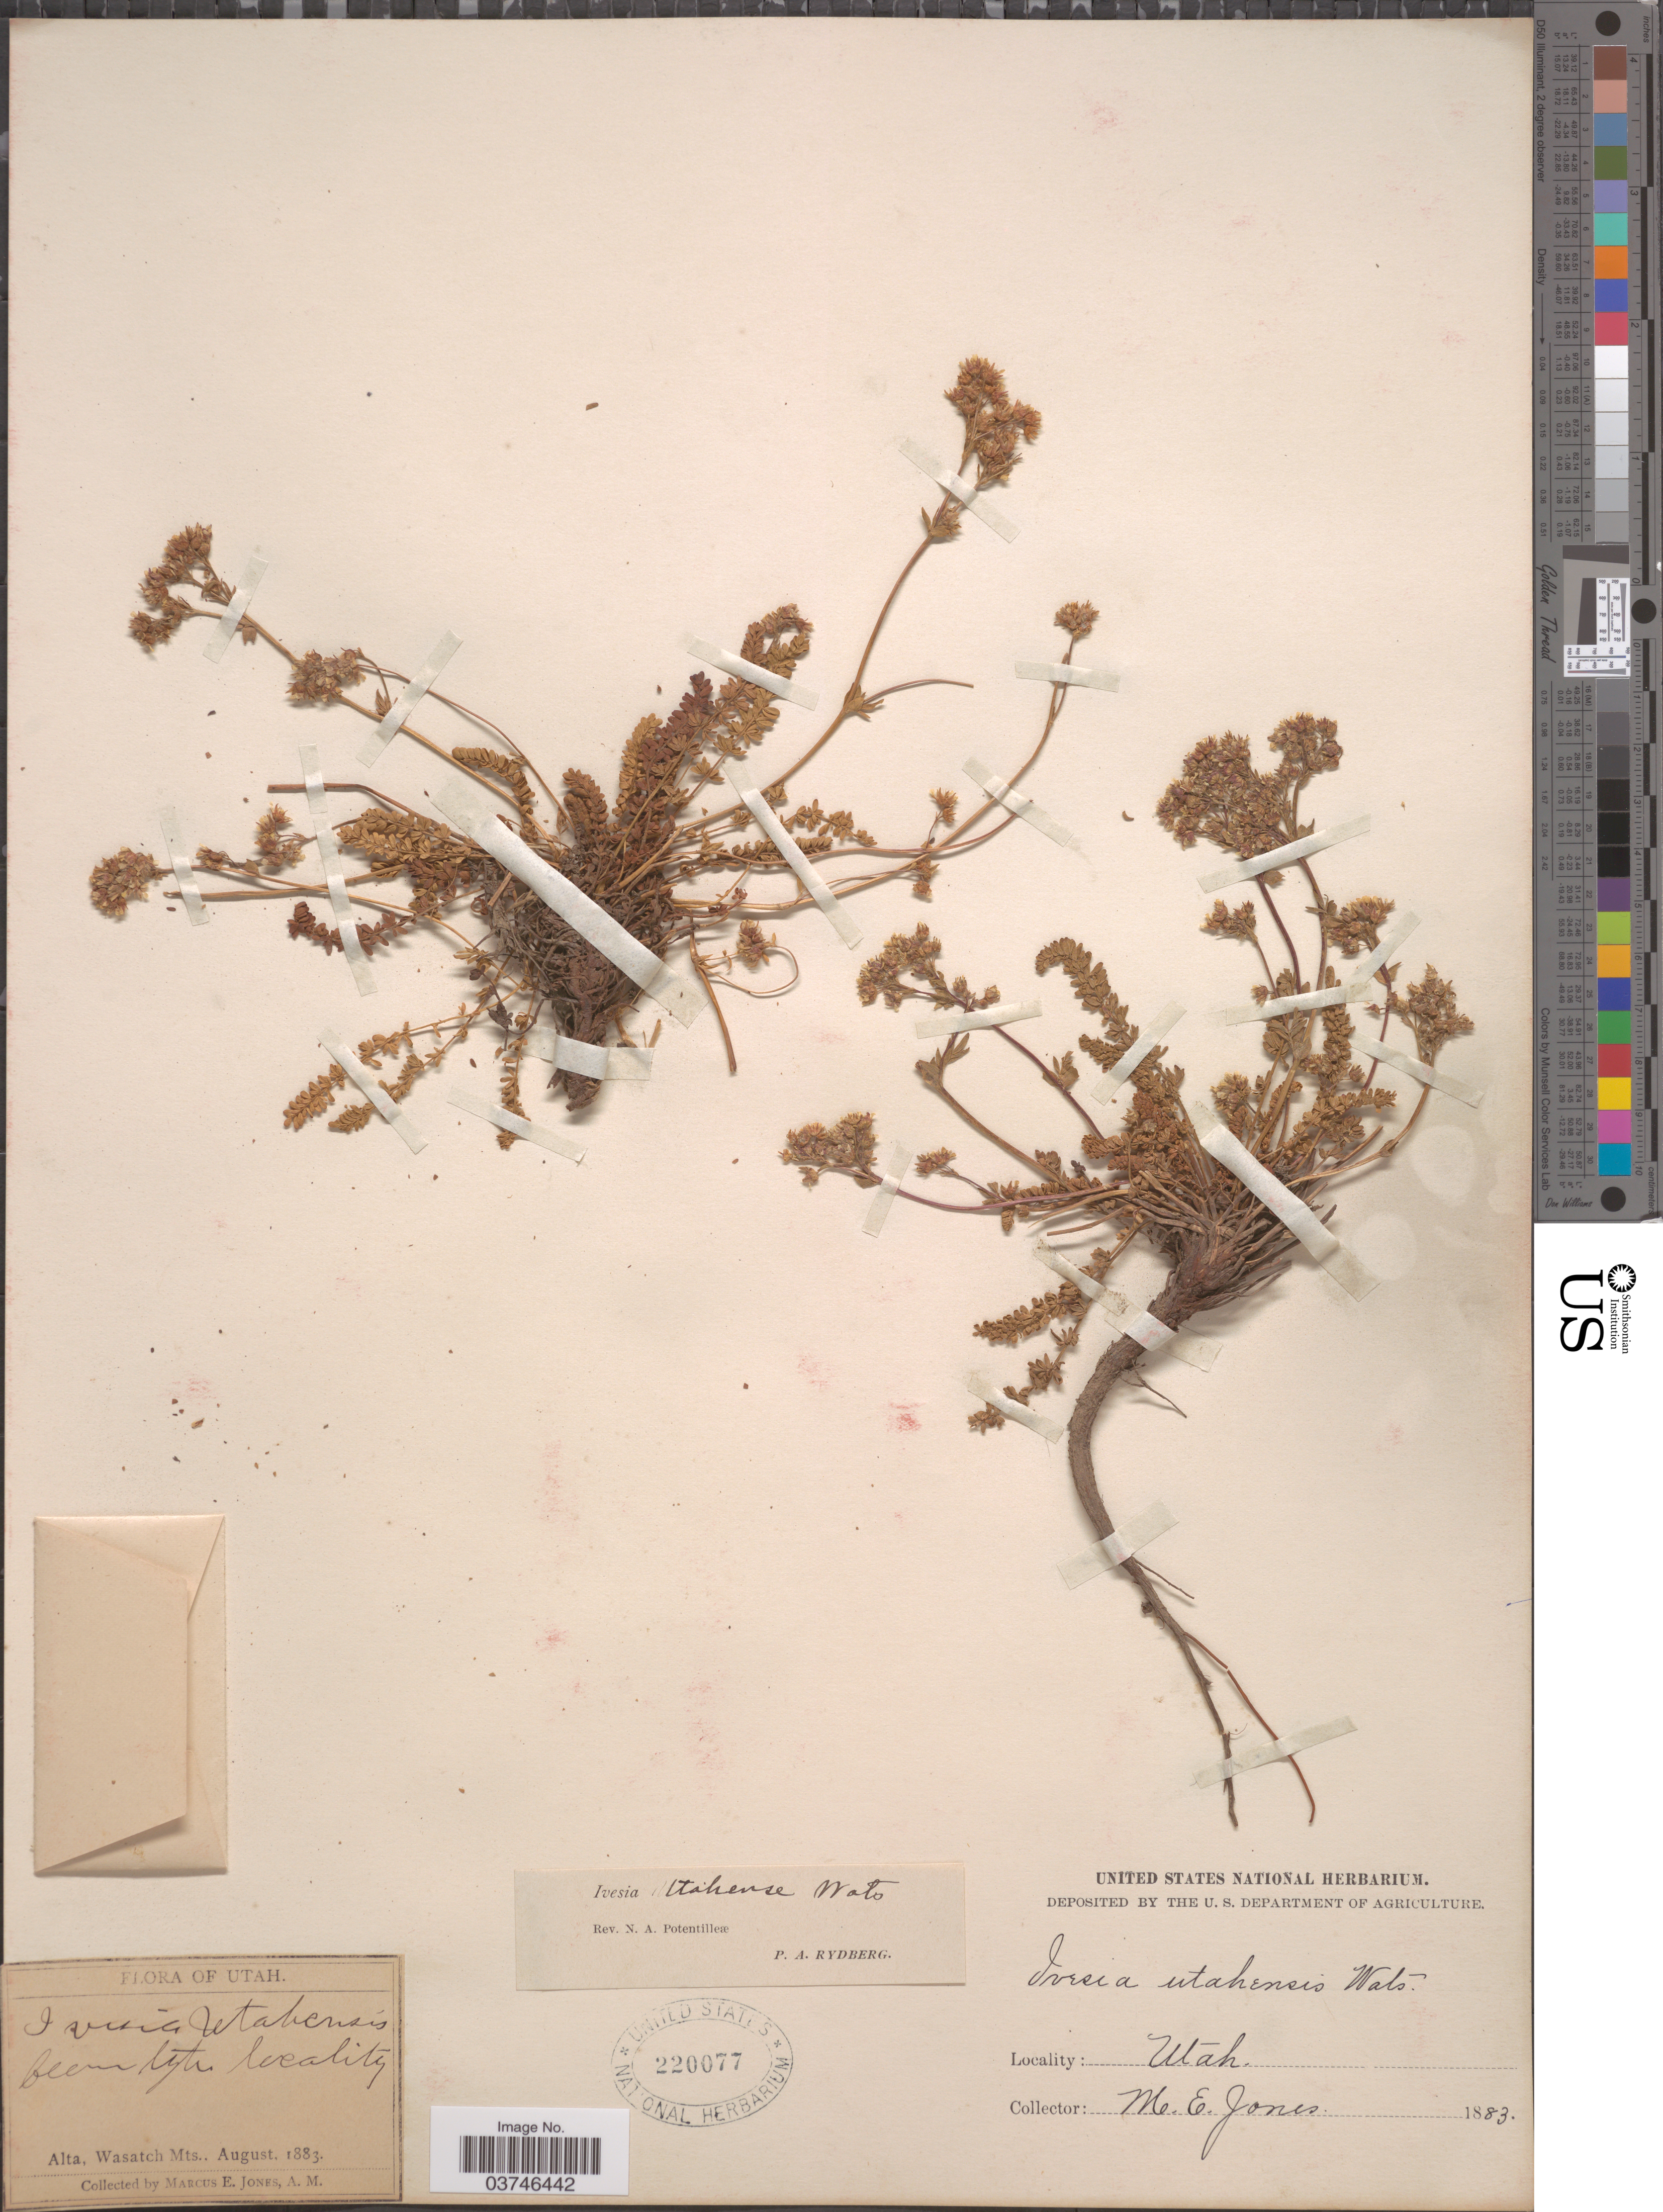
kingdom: Plantae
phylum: Tracheophyta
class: Magnoliopsida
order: Rosales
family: Rosaceae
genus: Potentilla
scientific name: Potentilla utahensis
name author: (S. Watson) Greene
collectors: M. E. Jones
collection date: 1883-08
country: United States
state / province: Utah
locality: Alta, Wasatch Mts.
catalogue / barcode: US 220077